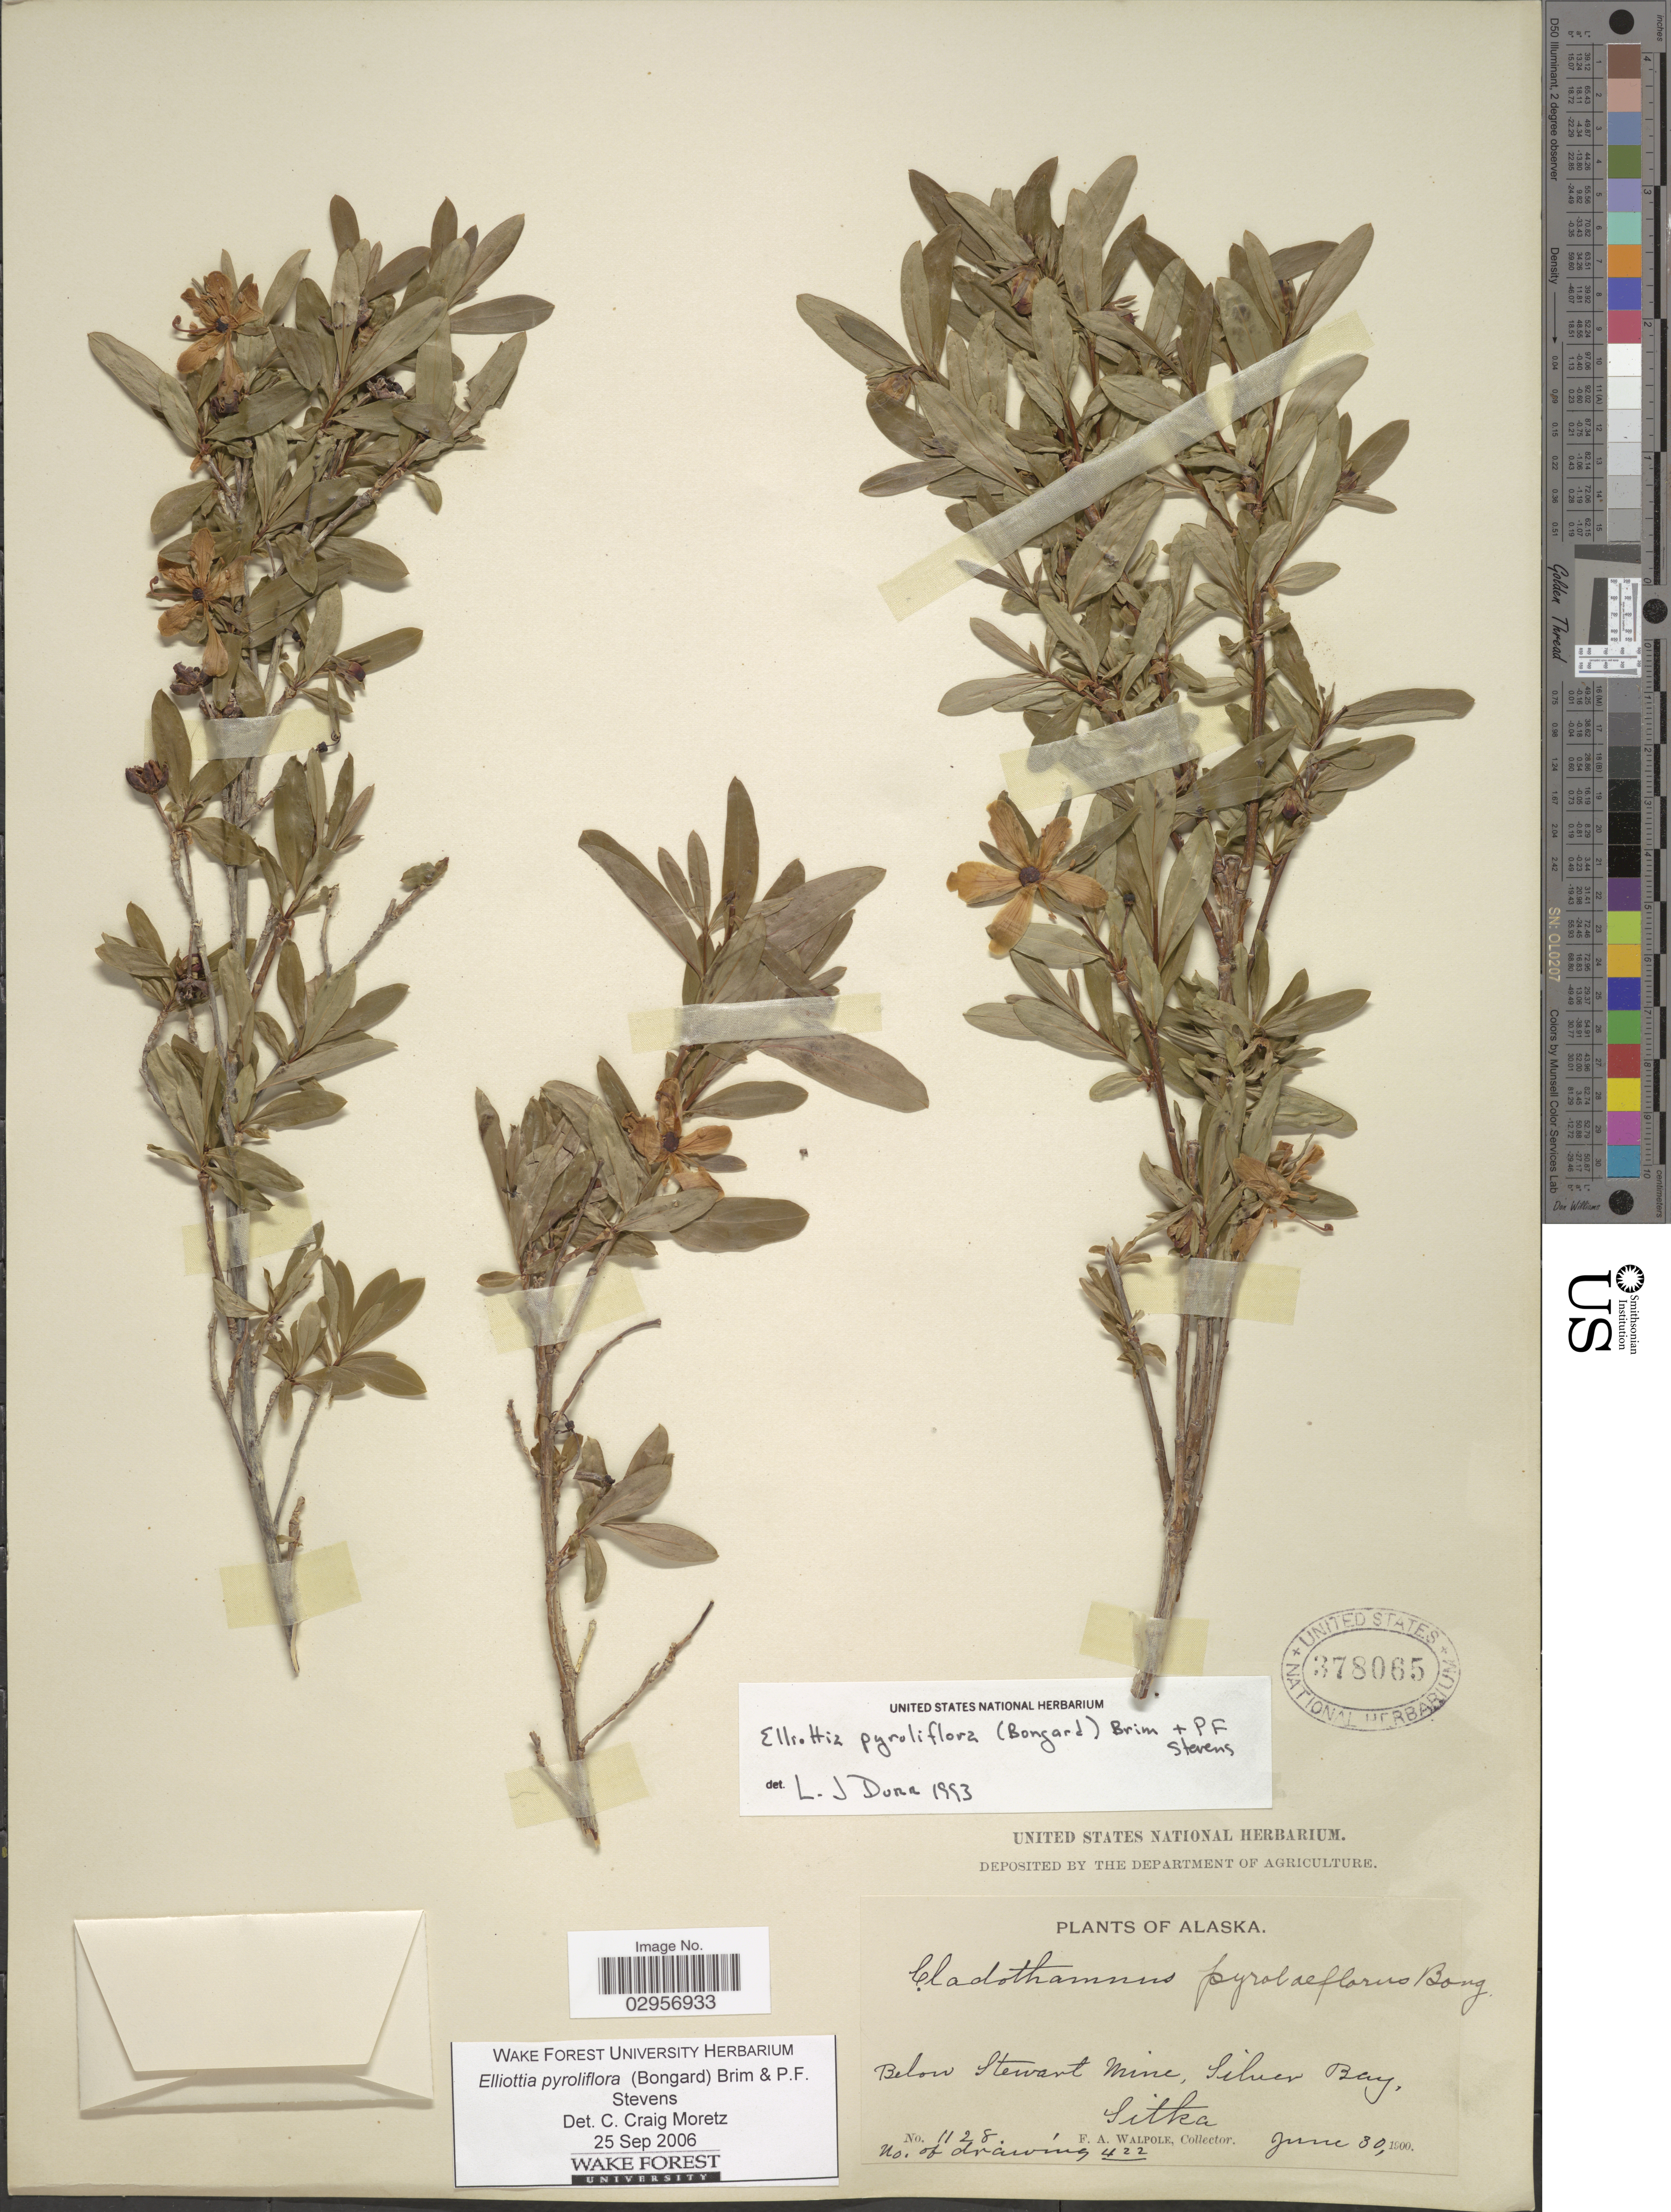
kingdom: Plantae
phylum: Tracheophyta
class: Magnoliopsida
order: Ericales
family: Ericaceae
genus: Elliottia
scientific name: Elliottia pyroliflora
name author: (Bong.) P.F. Stevens & Brim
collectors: F. Walpole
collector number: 1128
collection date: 1900-06-30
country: United States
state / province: Alaska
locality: Below Stewart Mine, Silver Bay, Sitka.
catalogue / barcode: US 378065